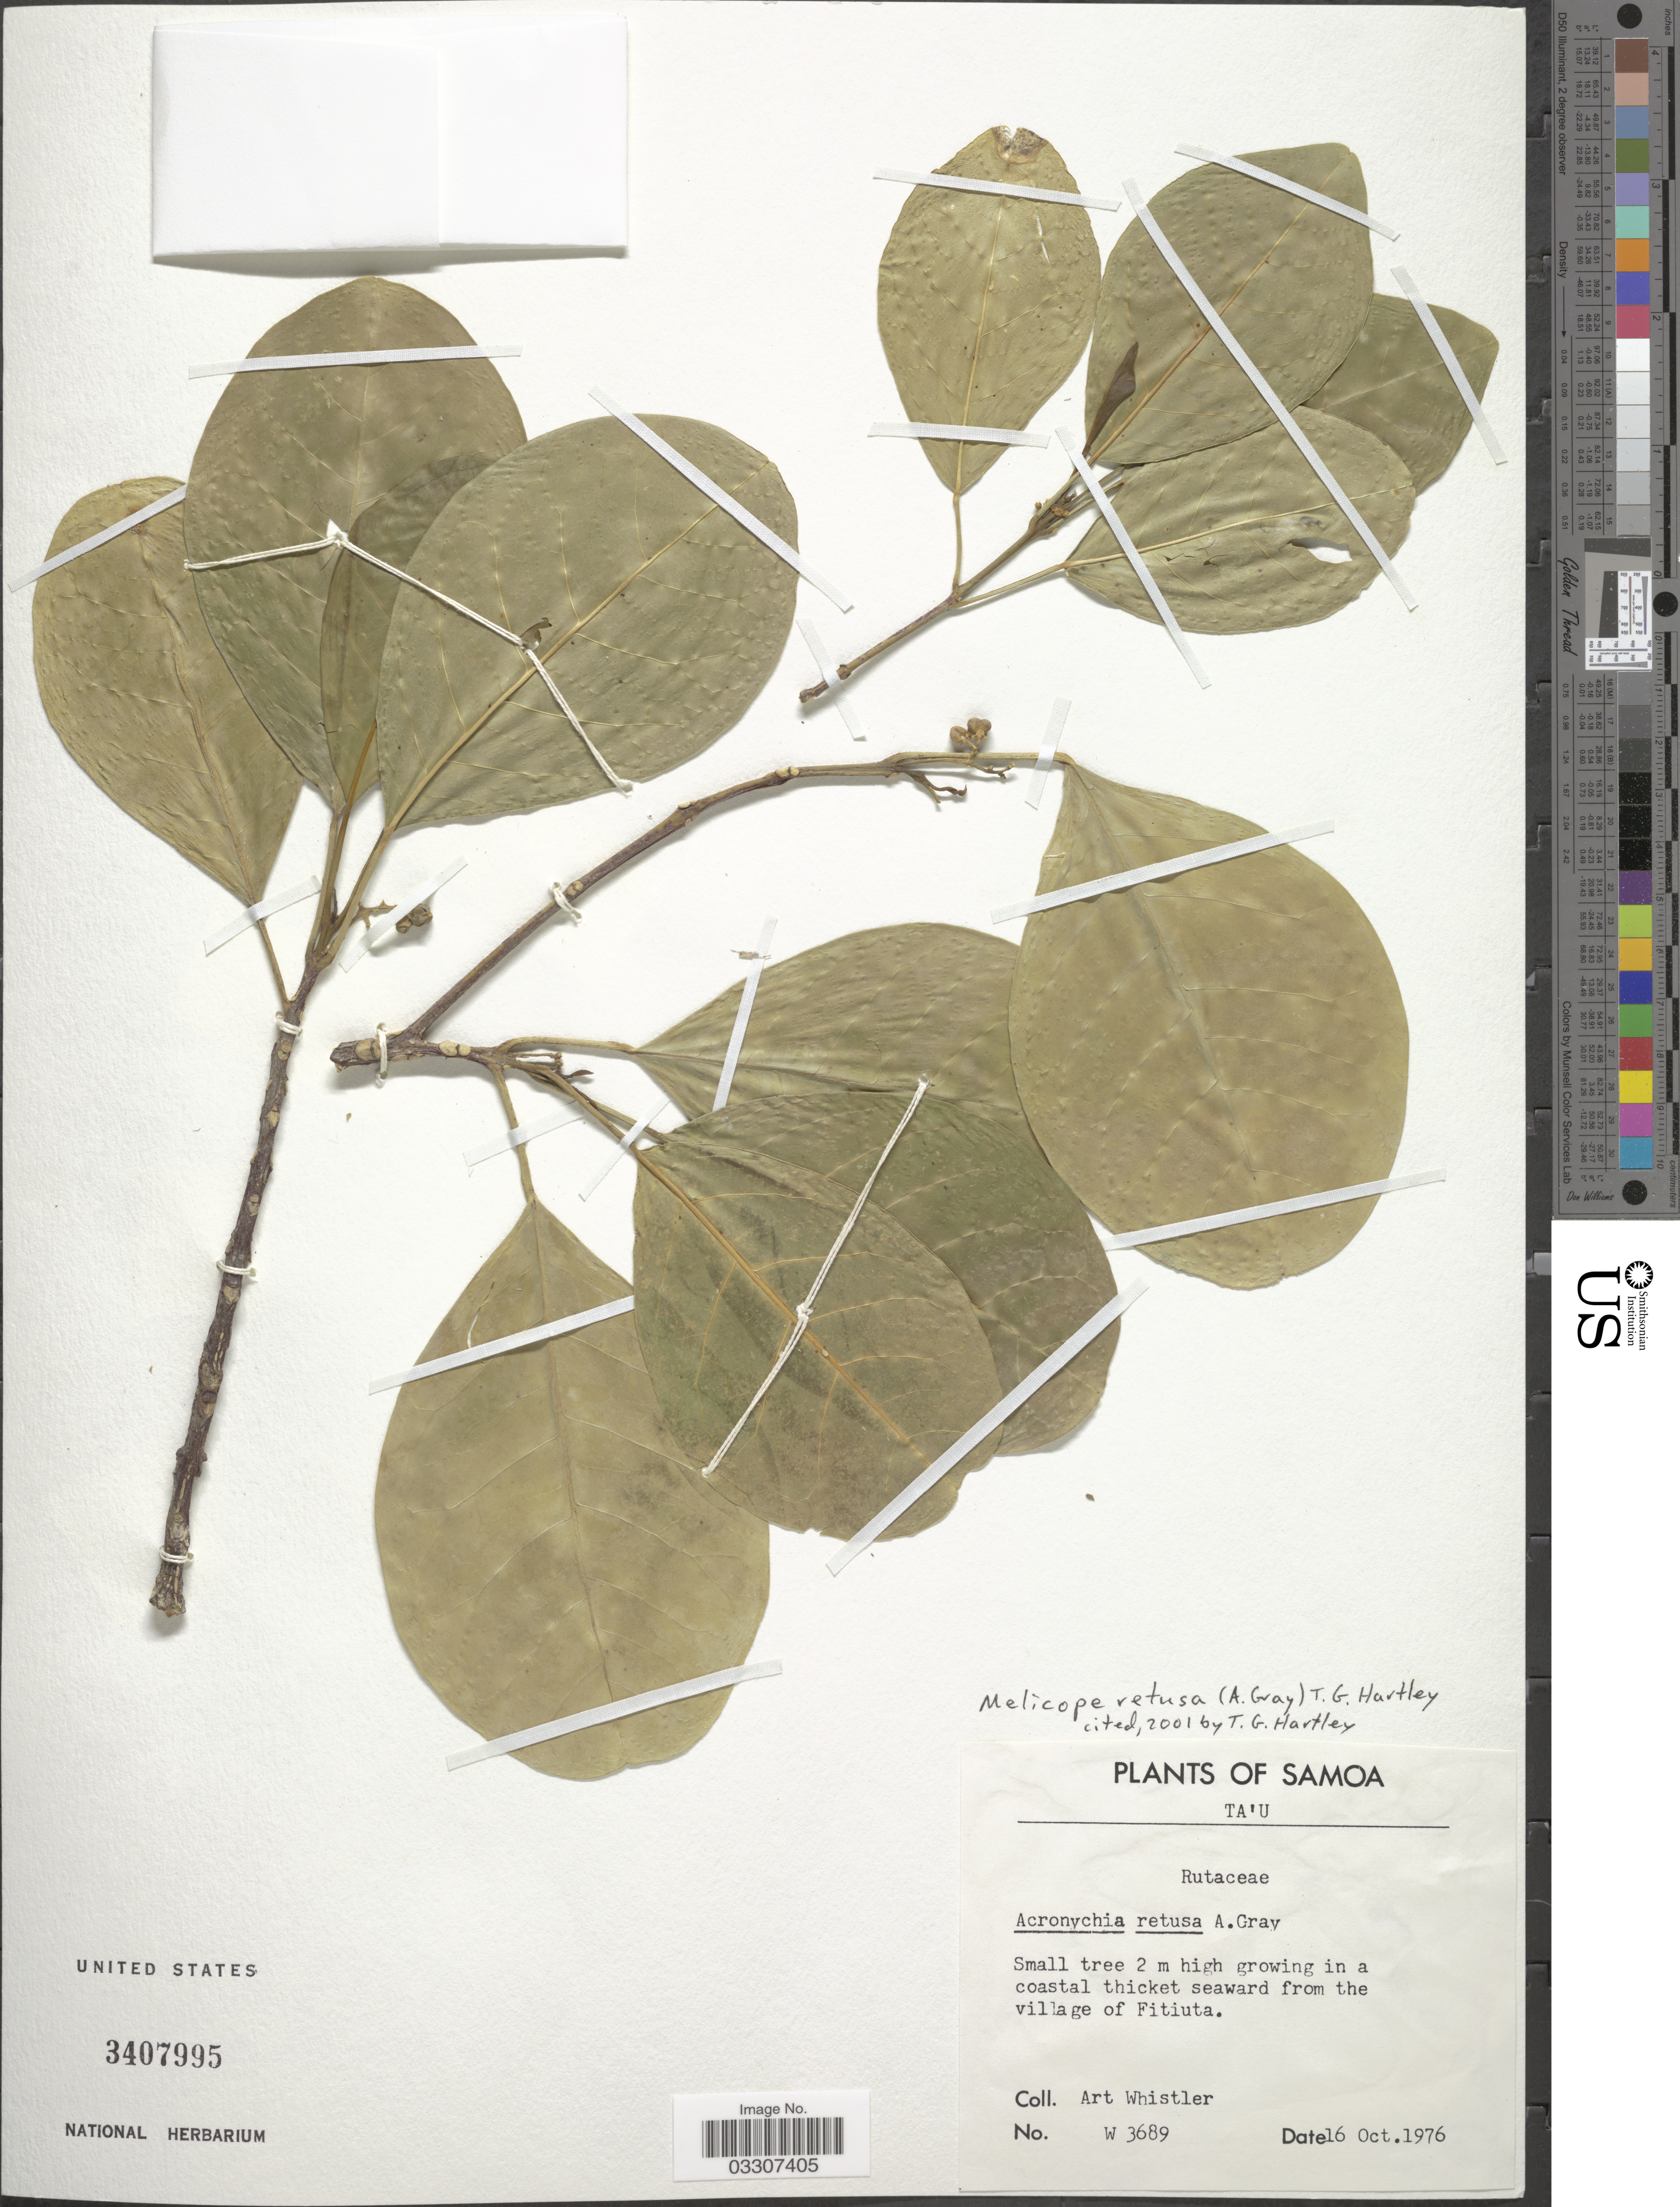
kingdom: Plantae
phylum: Tracheophyta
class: Magnoliopsida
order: Sapindales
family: Rutaceae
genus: Melicope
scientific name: Melicope retusa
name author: (A. Gray) T.G. Hartley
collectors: A. Whistler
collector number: W3689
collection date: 1976-10-16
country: American Samoa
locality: Samoa. Ta'u. Growing in a coastal thicket seaward from the villa of Fitiuta.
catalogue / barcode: US 3407995